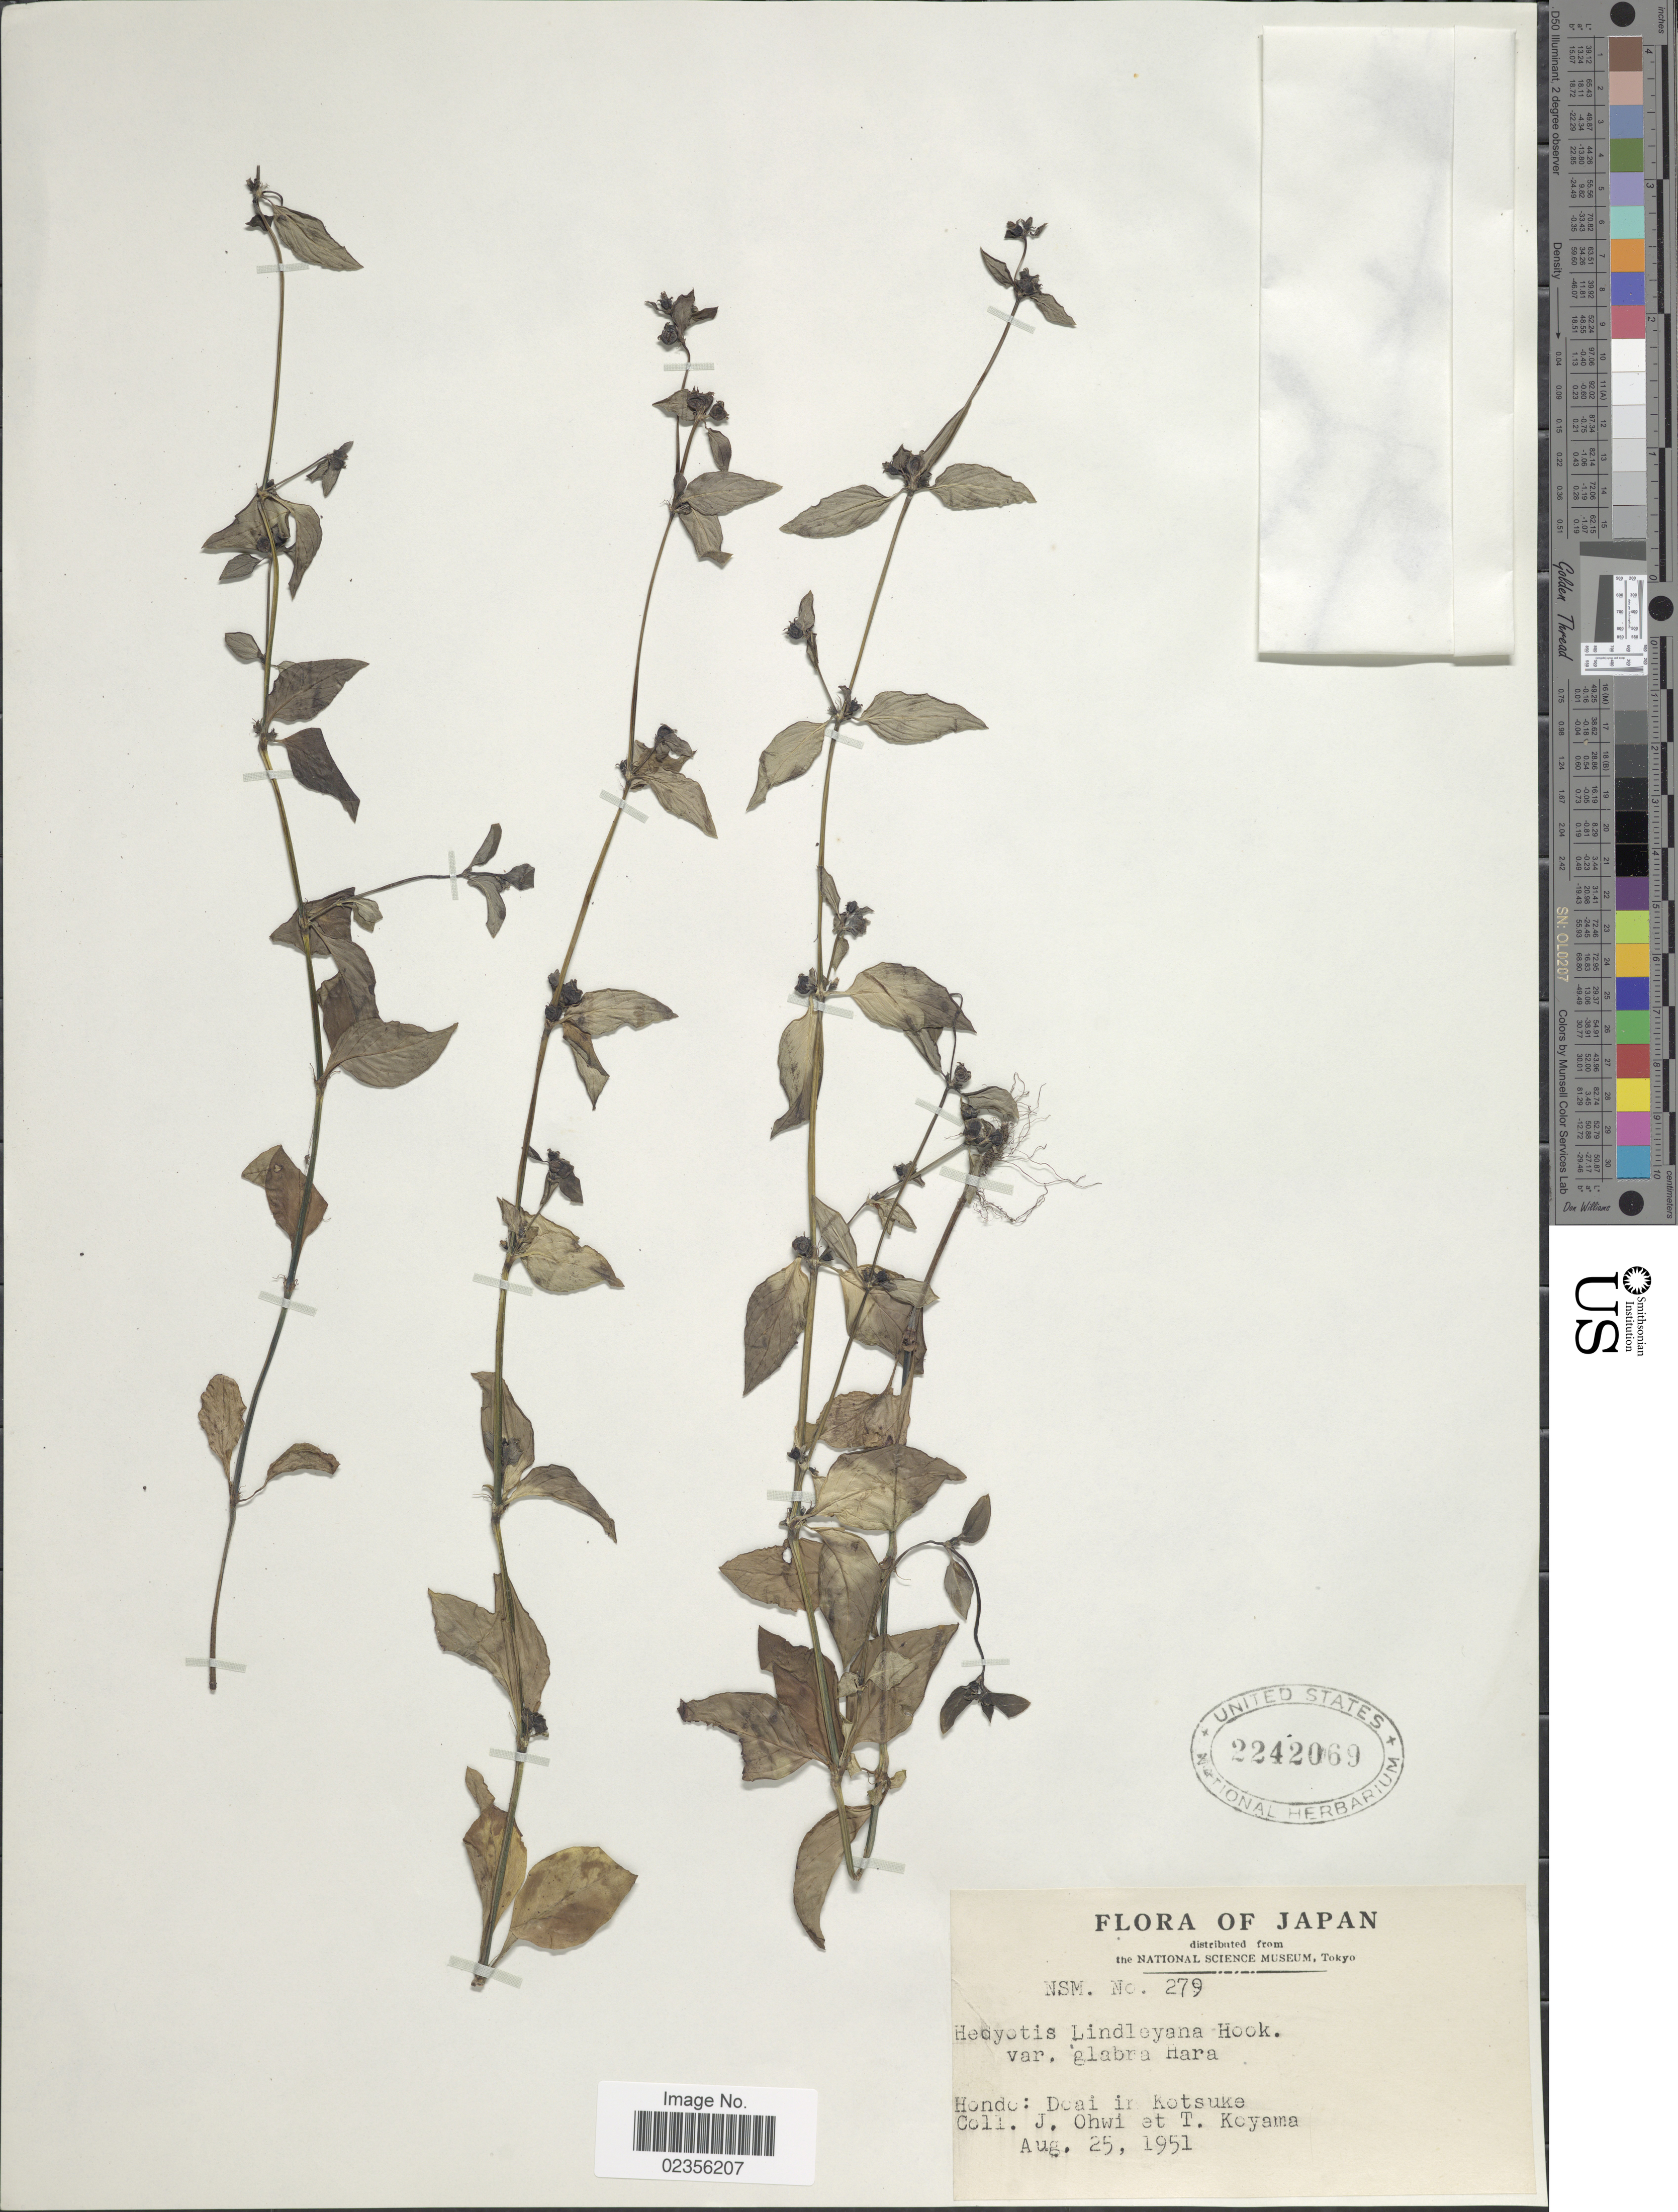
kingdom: Plantae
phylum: Tracheophyta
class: Magnoliopsida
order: Gentianales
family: Rubiaceae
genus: Hedyotis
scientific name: Hedyotis lindleyana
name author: Hook. ex Wight & Arn.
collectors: J. Ohwi & T. Koyama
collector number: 279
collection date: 1951-08-25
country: Japan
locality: Hondo: Deai in Kotsuke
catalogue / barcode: US 2242069